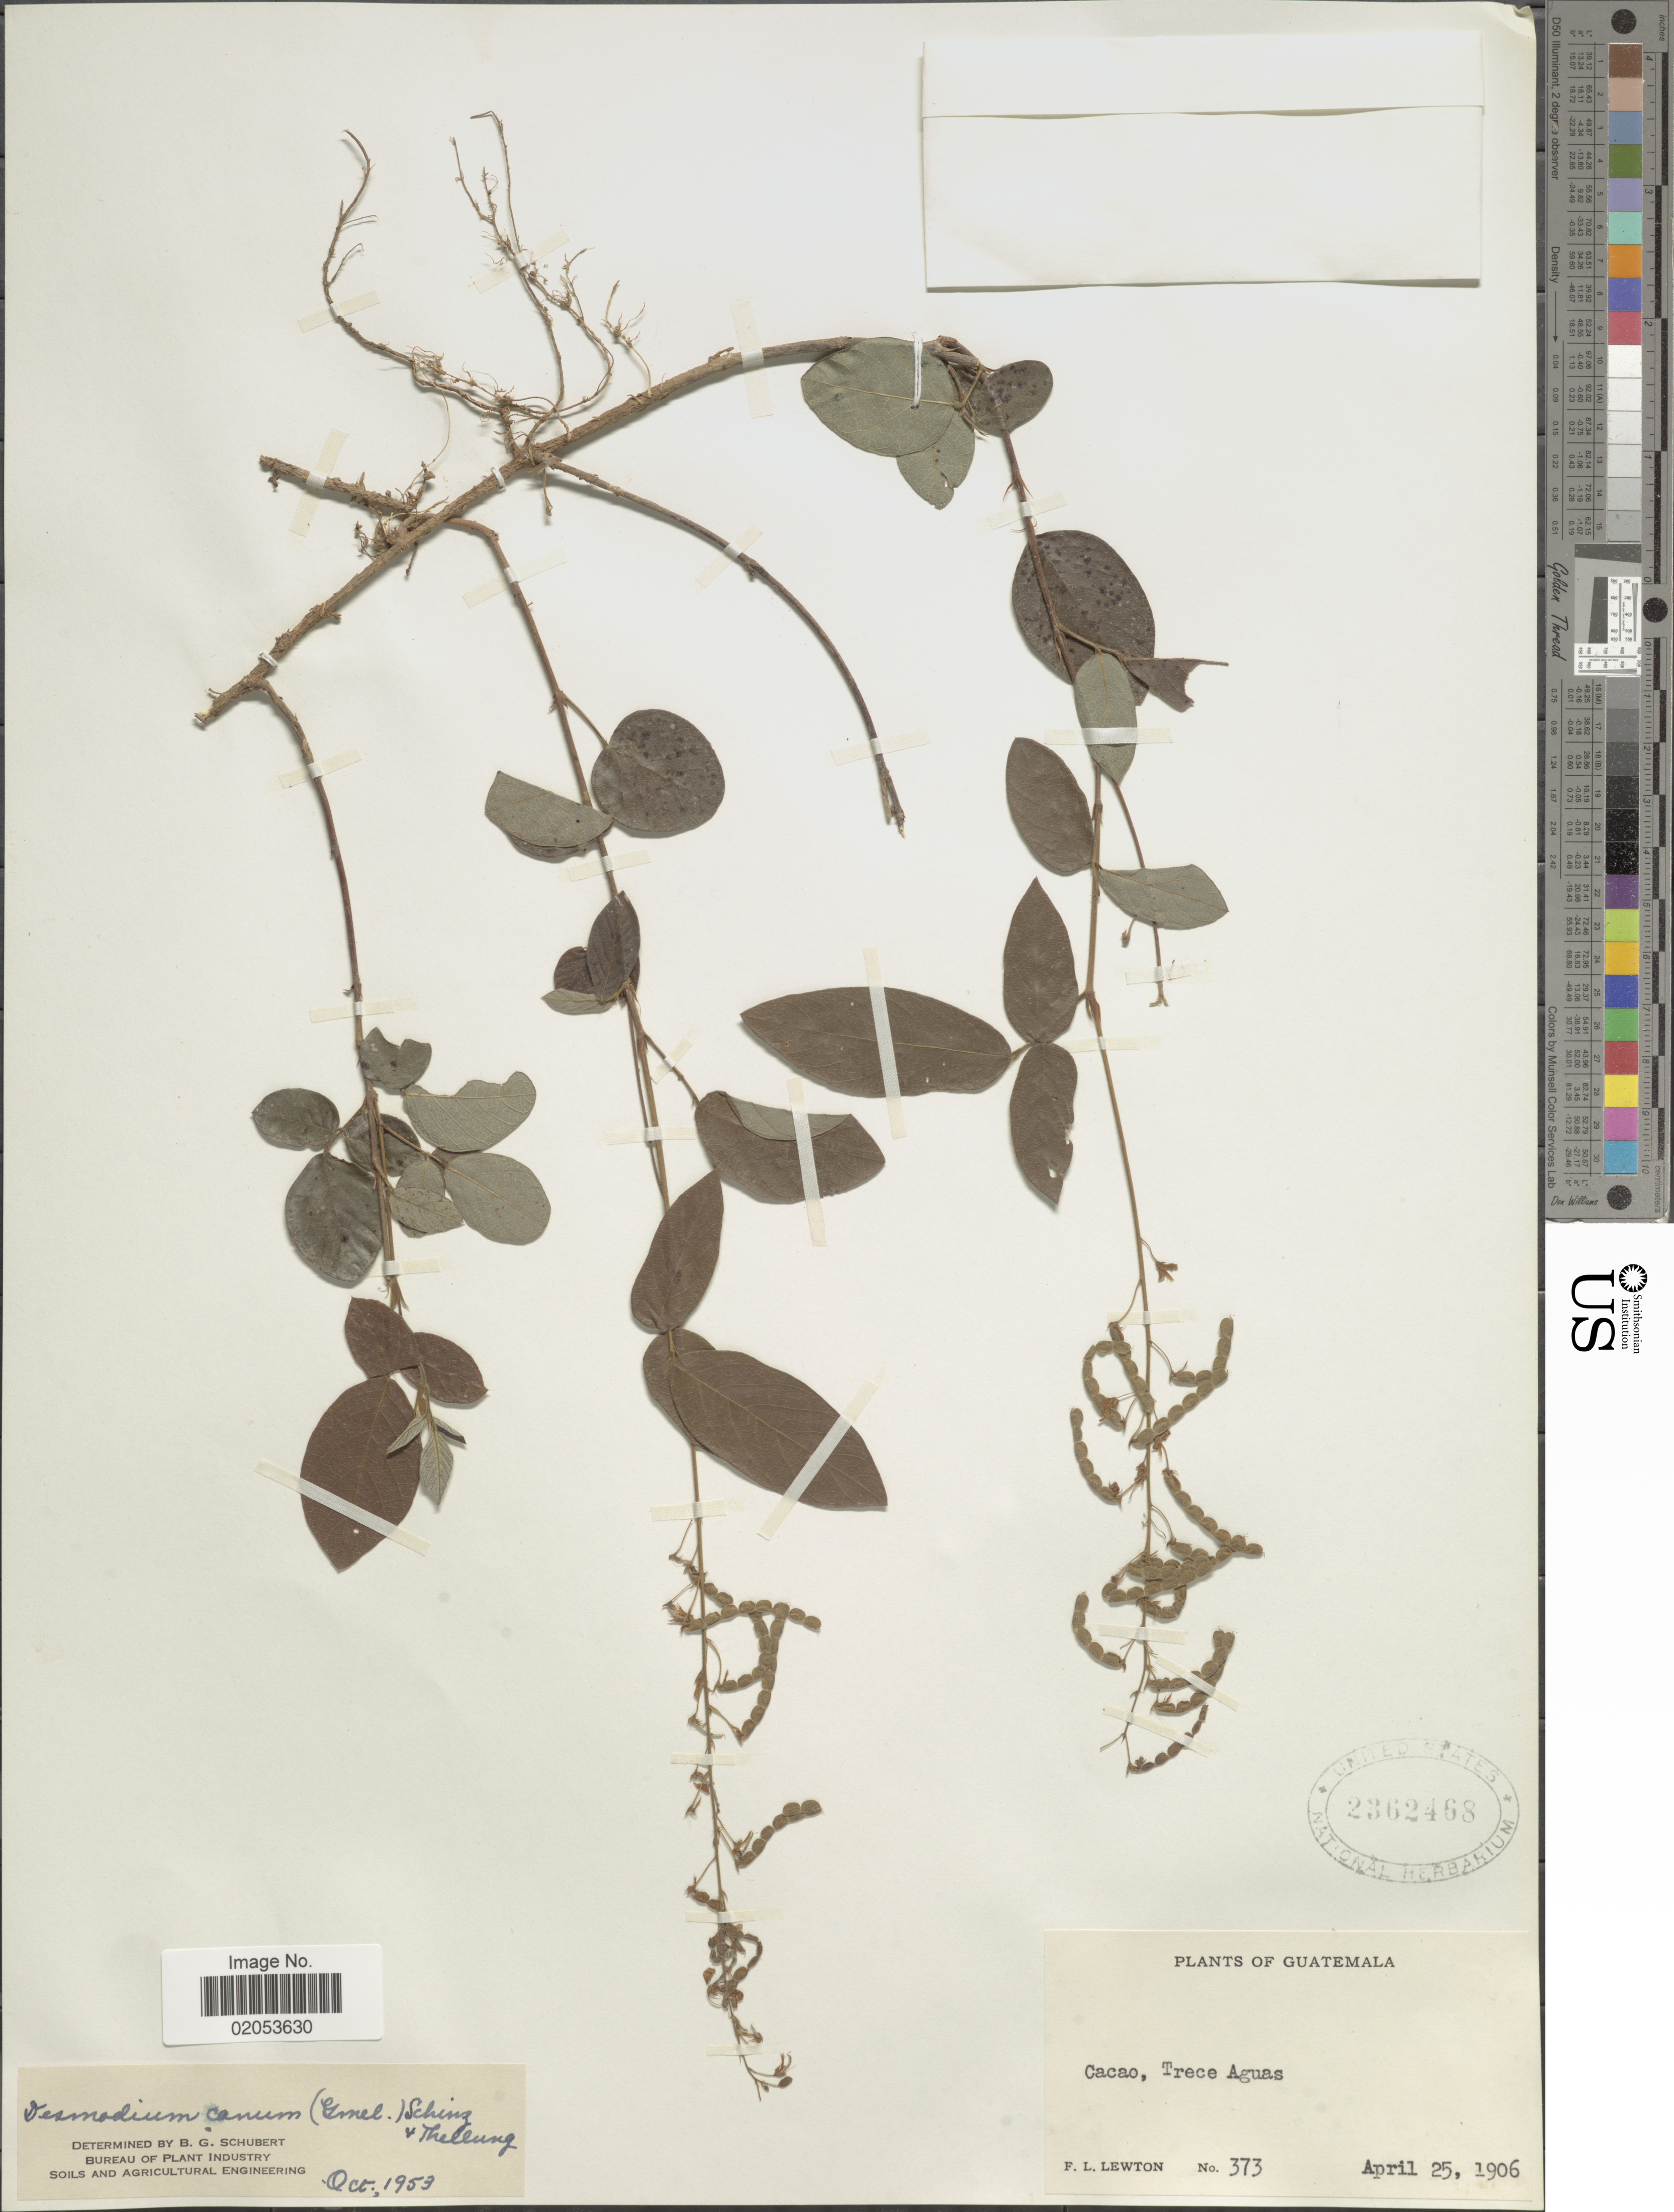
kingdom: Plantae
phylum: Tracheophyta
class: Magnoliopsida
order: Fabales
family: Fabaceae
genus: Desmodium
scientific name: Desmodium incanum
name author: (Sw.) DC.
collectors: F. L. Lewton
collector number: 373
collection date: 1906-04-25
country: Guatemala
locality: Cacao, Trece Aguas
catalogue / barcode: US 2362468